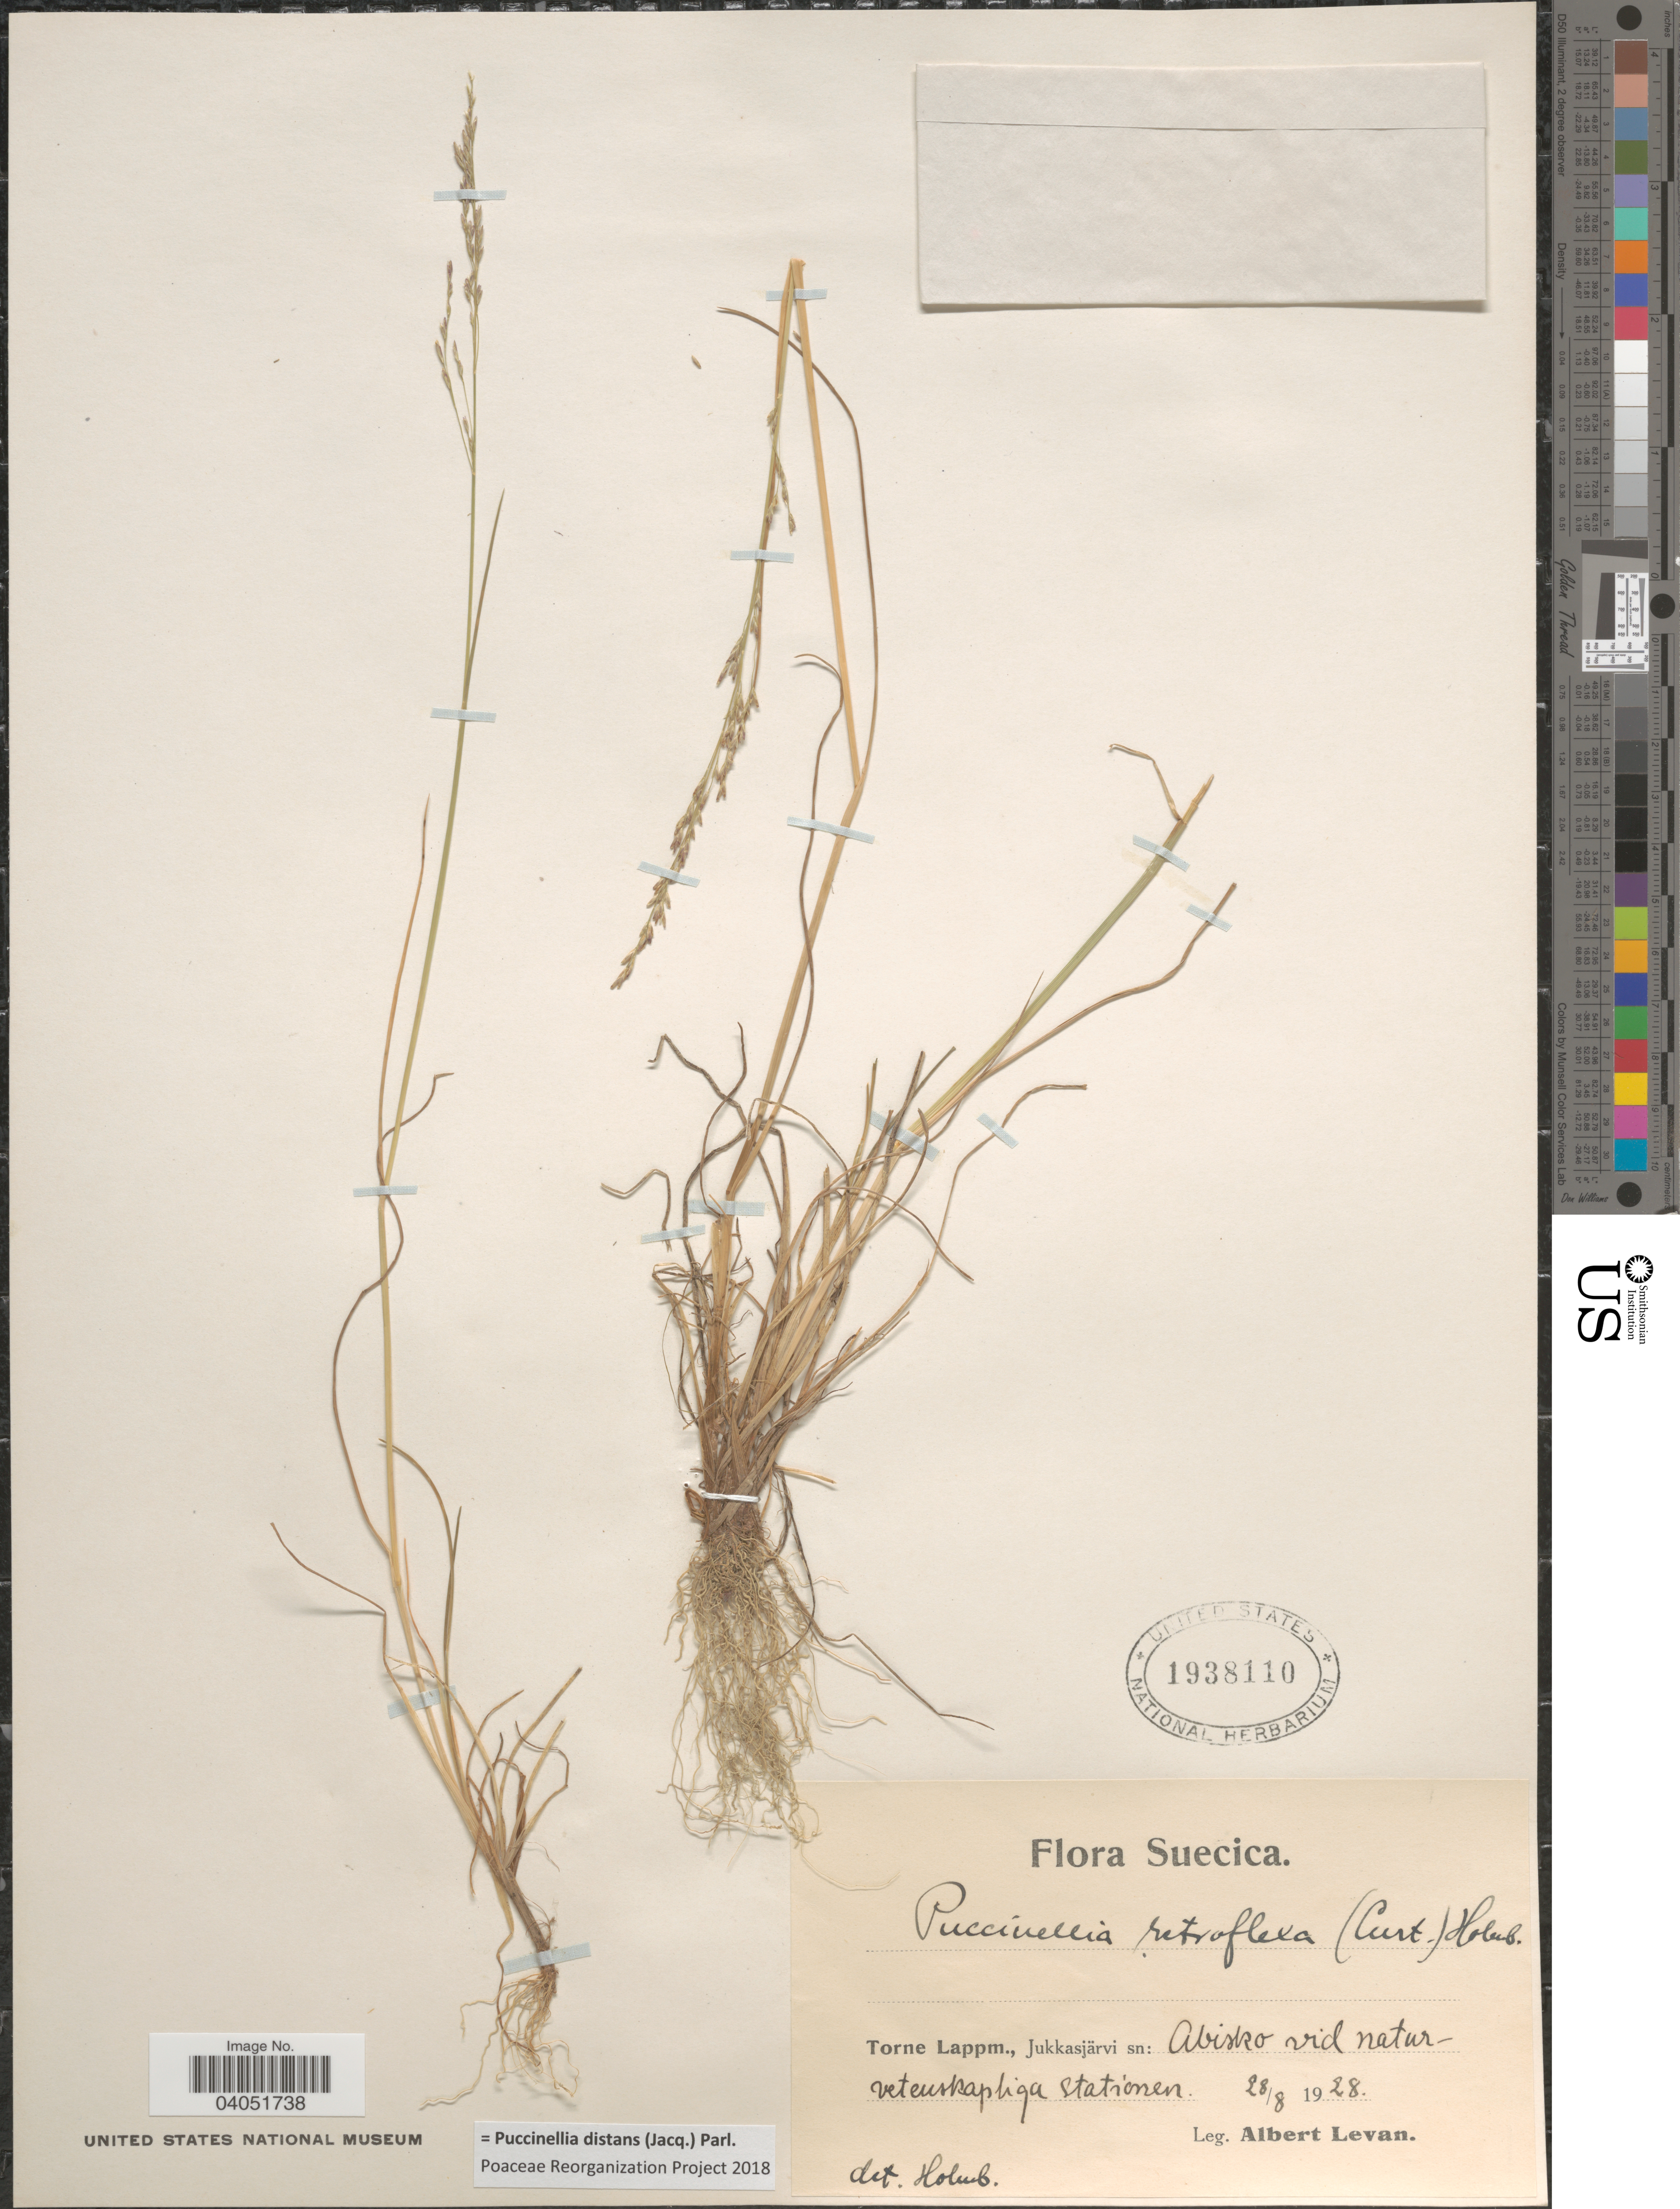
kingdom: Plantae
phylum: Tracheophyta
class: Liliopsida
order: Poales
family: Poaceae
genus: Puccinellia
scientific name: Puccinellia distans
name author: (Jacq.) Parl.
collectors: A. Levan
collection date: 1928-08-28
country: Sweden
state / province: Norrbotten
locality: Suecica. Torne Lappm., Jukkasjärvi sn: Abisko vid naturveteuskapliga stationen.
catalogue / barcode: US 1938110